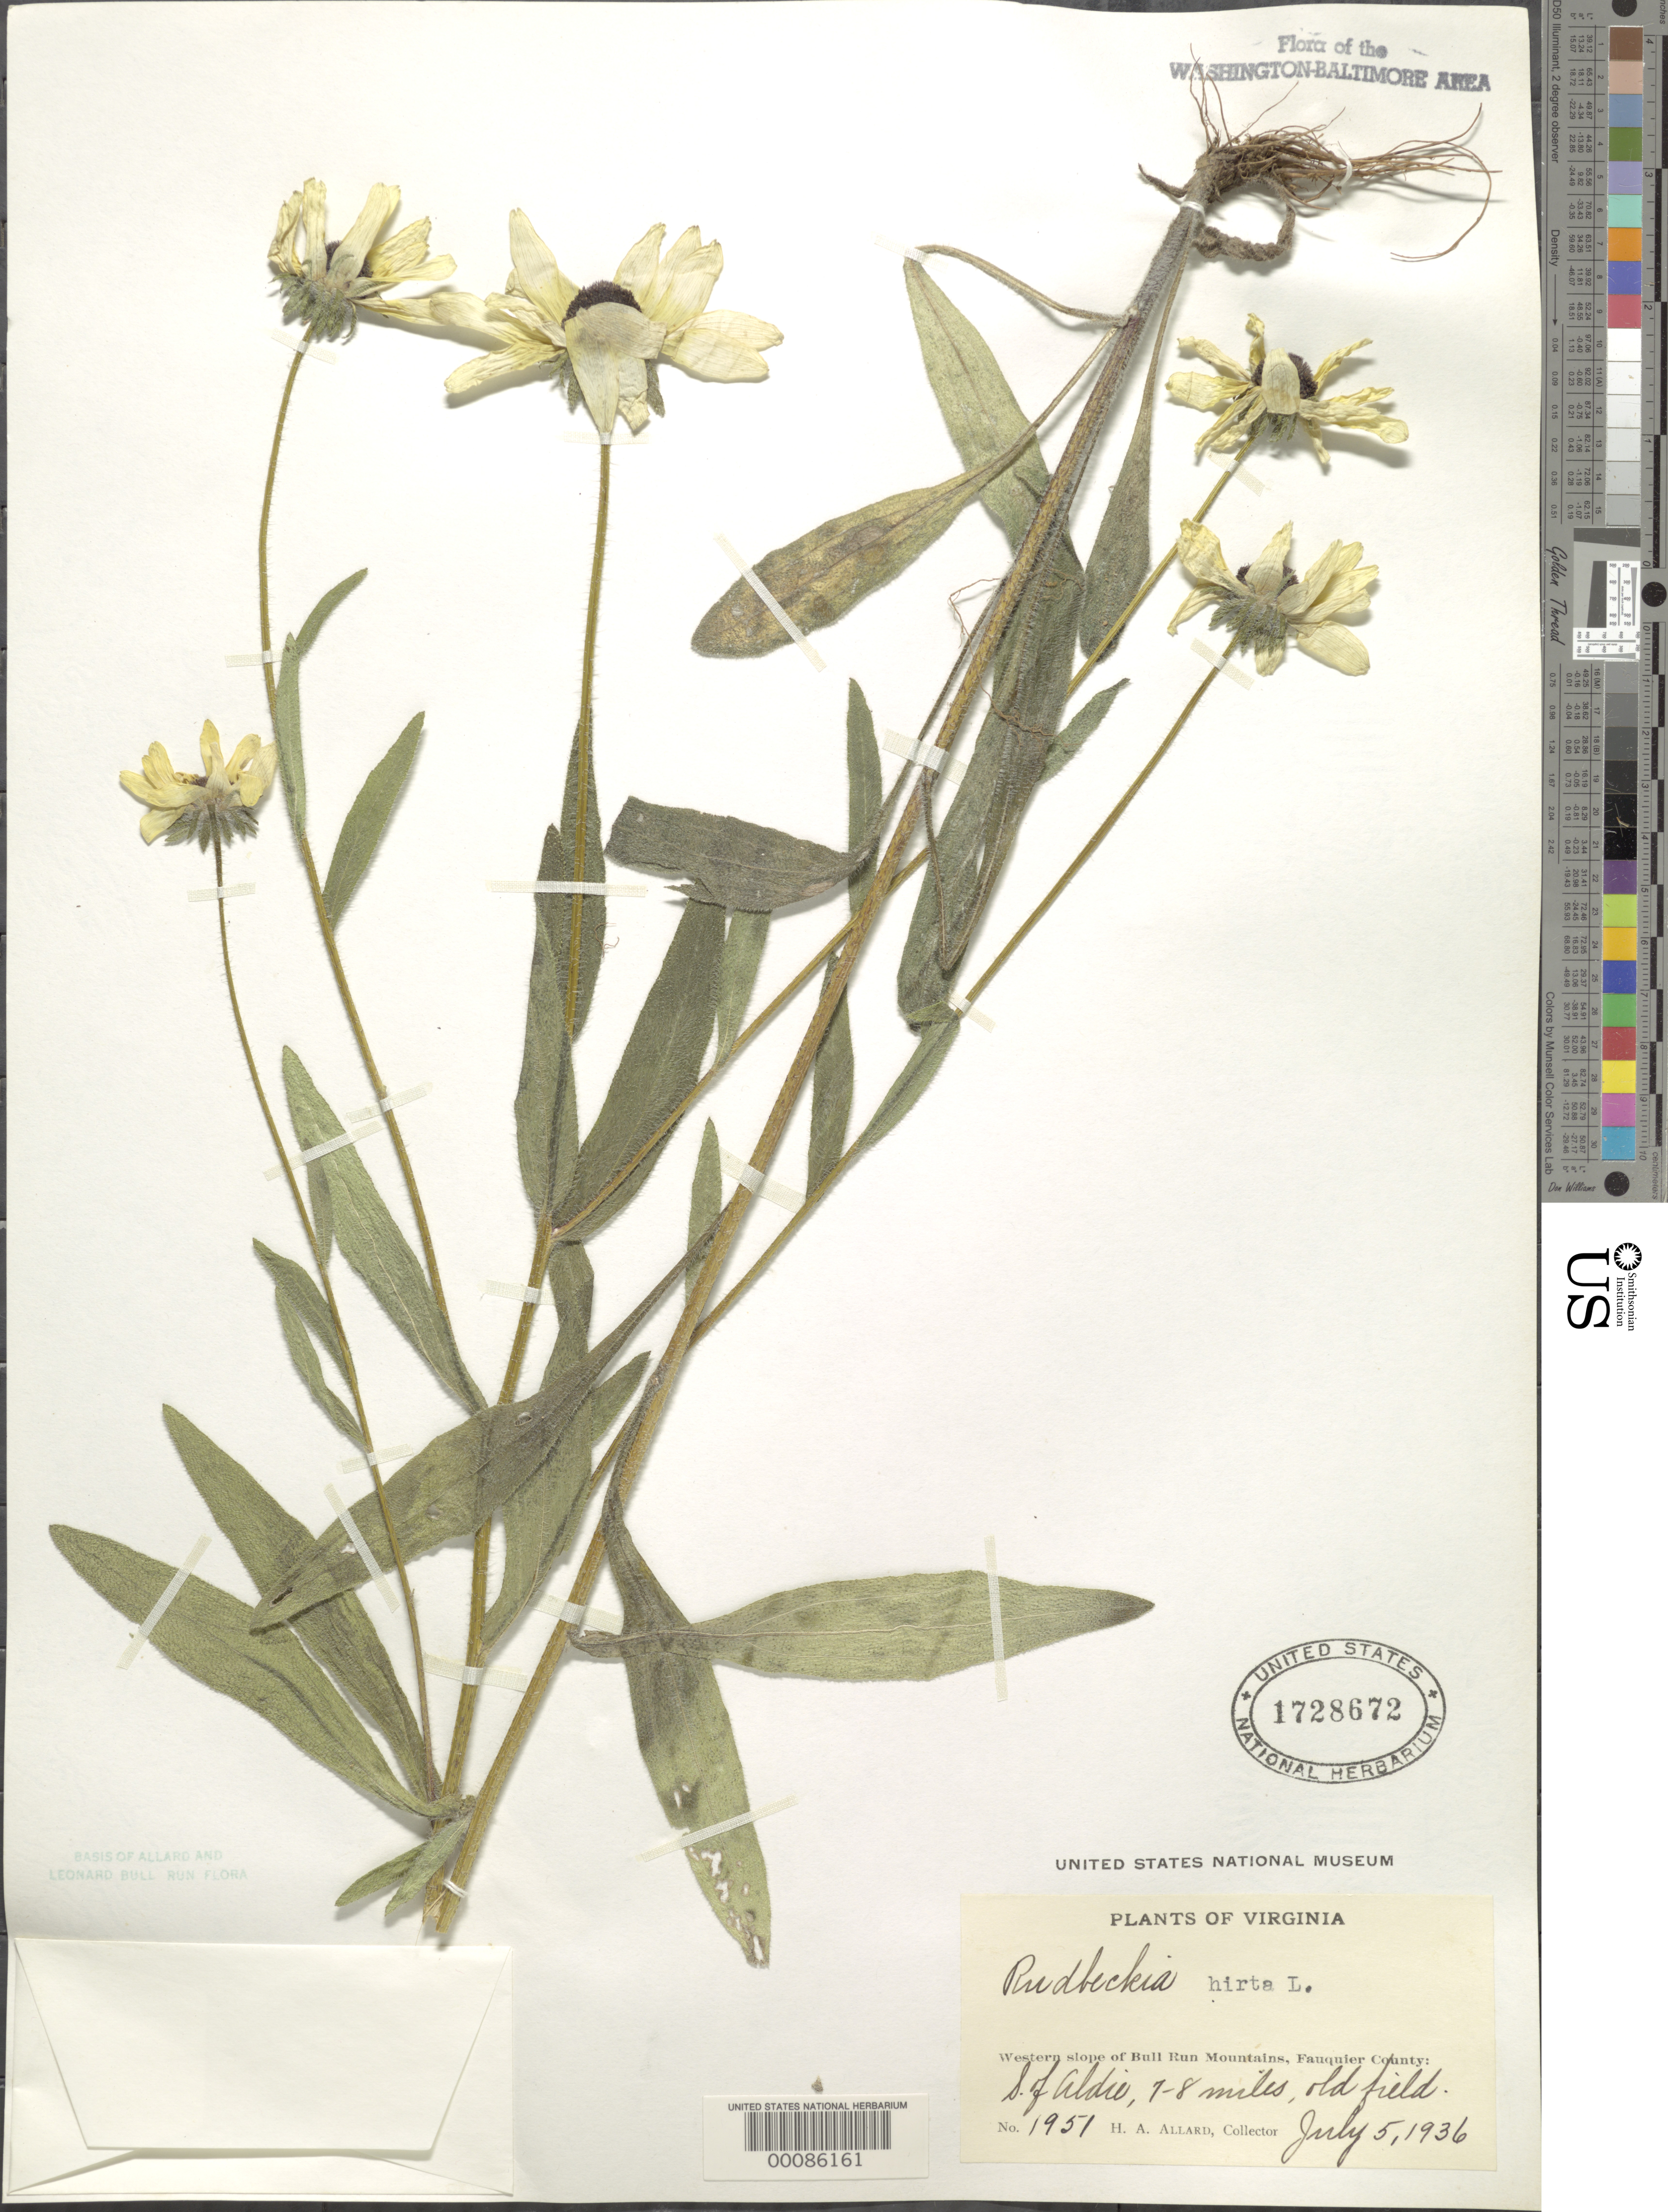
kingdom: Plantae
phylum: Tracheophyta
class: Magnoliopsida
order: Asterales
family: Asteraceae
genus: Rudbeckia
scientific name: Rudbeckia hirta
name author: L.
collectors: H. A. Allard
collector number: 1951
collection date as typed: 05 Jul 1936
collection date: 1936-07-05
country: United States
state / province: Virginia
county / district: Fauquier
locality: South of Aldie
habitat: Field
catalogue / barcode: US 1728672